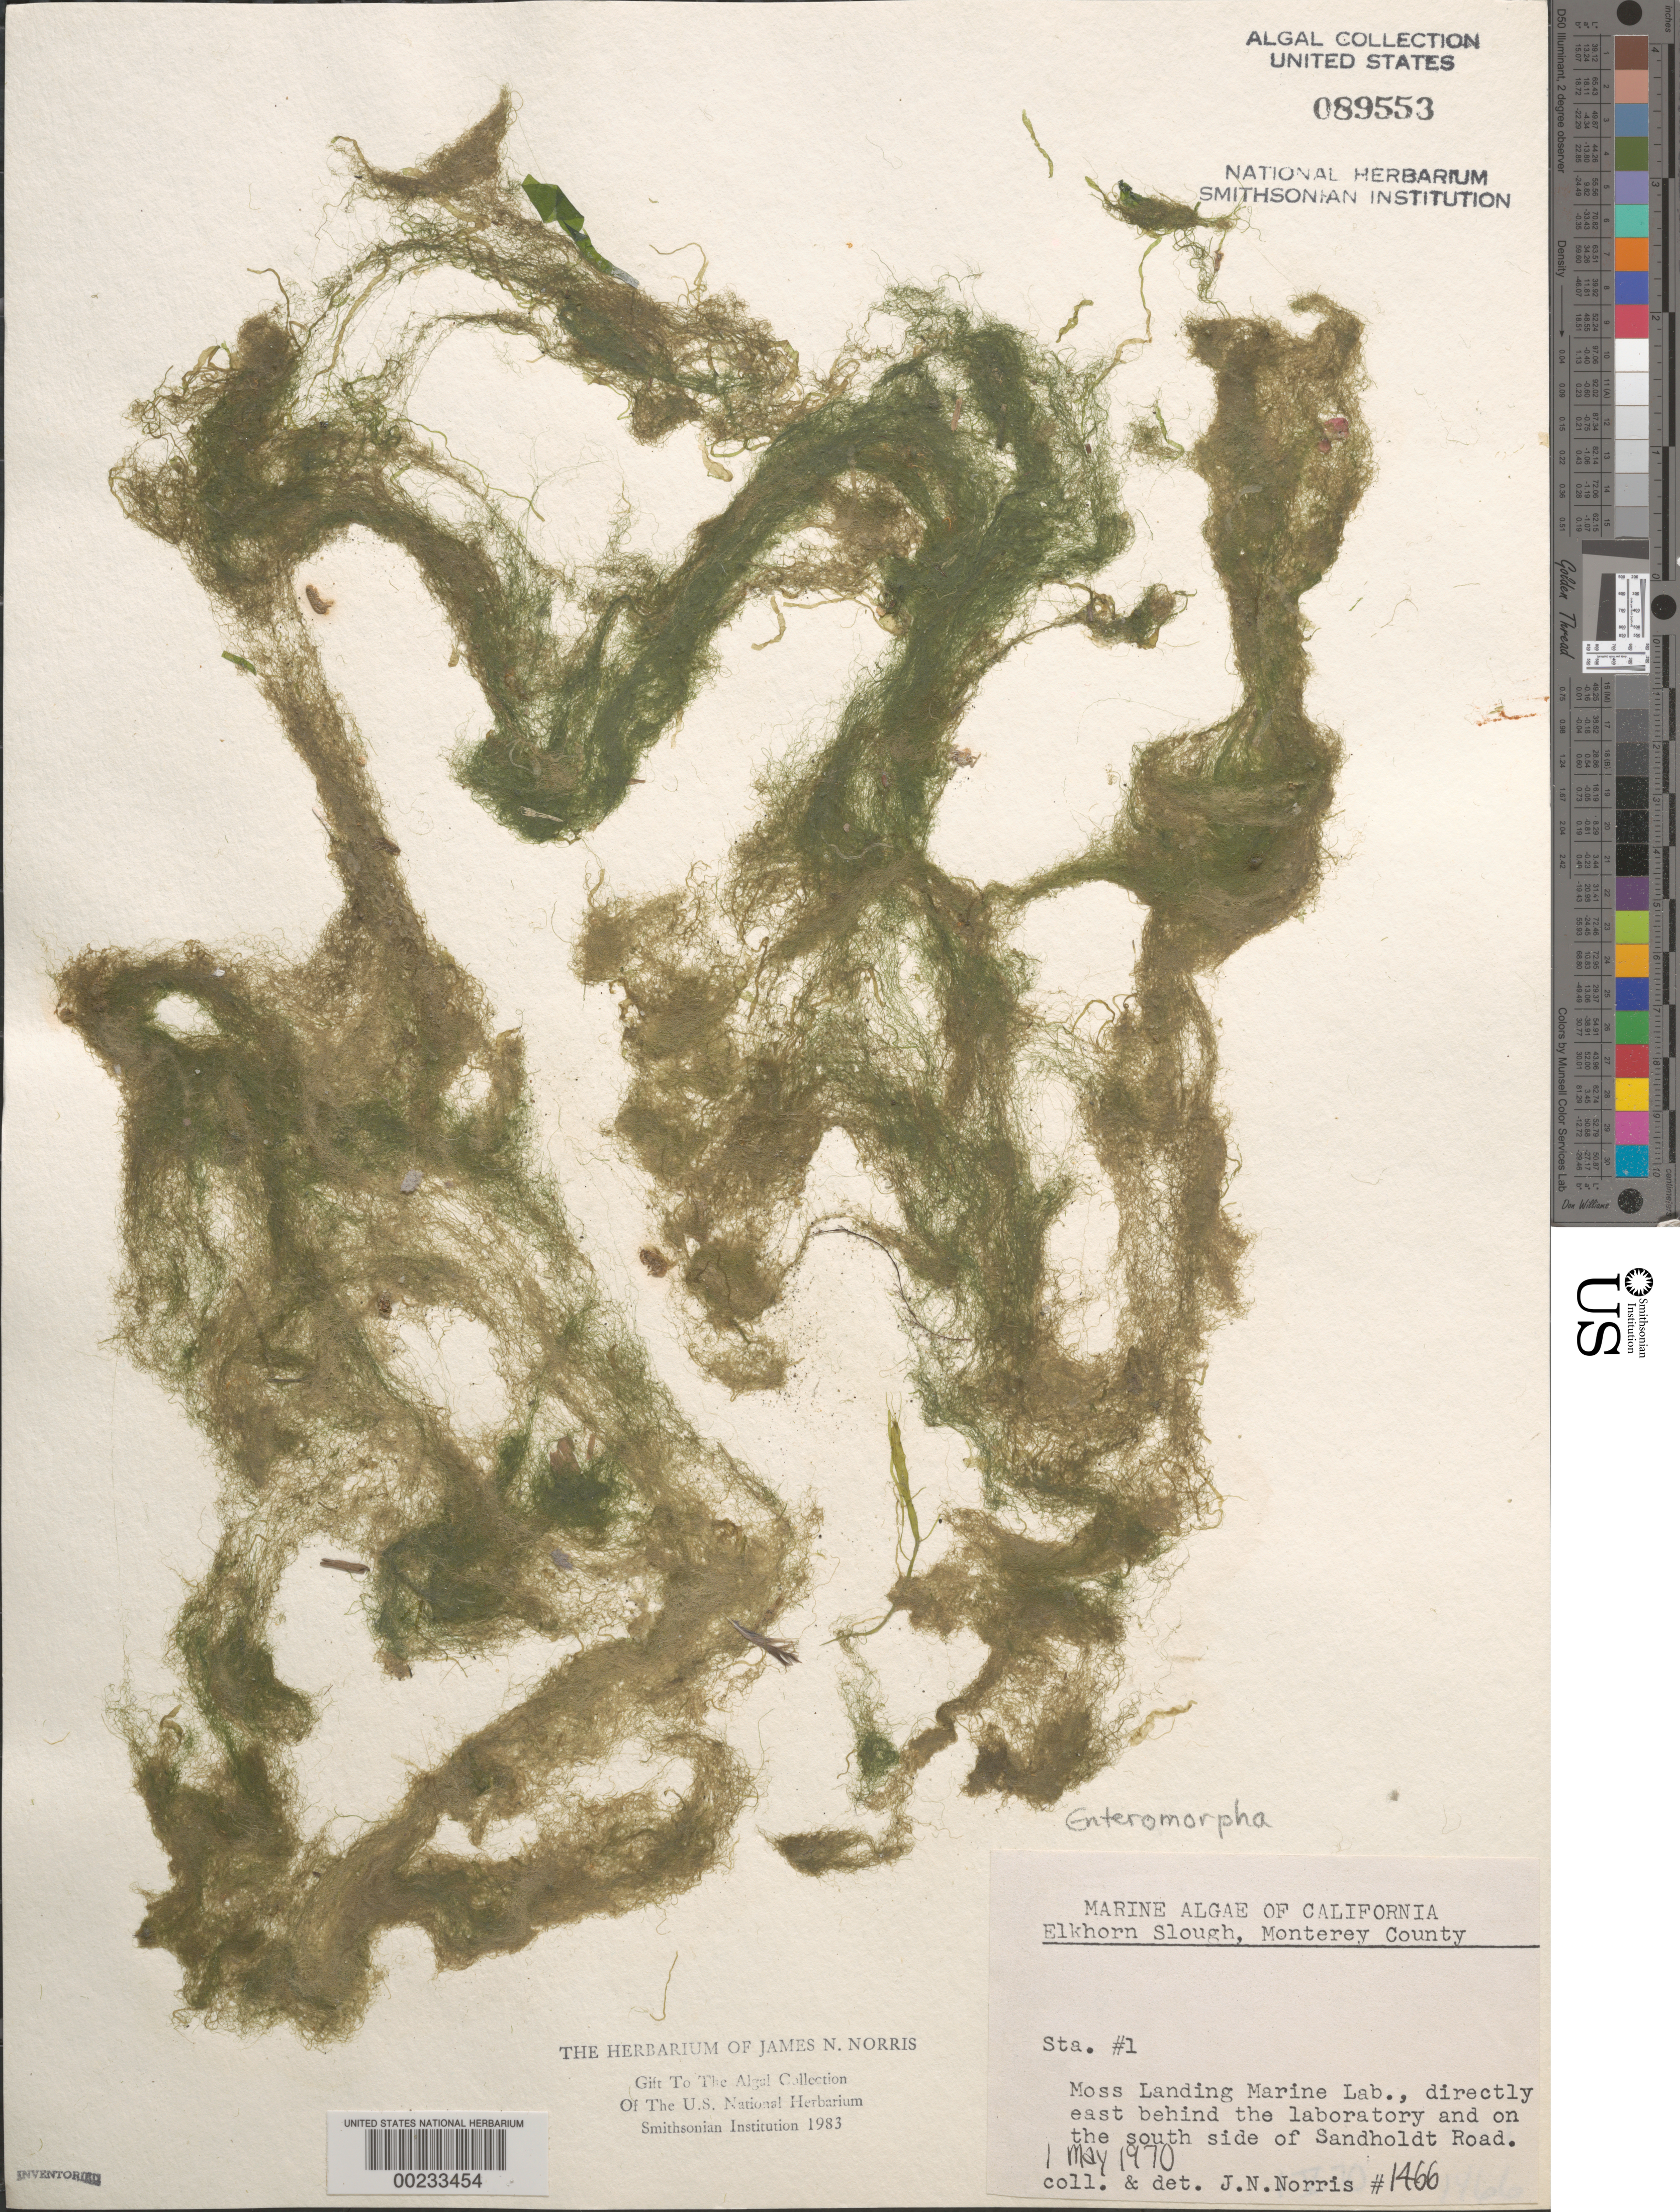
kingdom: Plantae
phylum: Chlorophyta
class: Ulvophyceae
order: Ulvales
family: Ulvaceae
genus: Ulva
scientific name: Ulva sp.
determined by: Algae name updating Project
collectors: J. N. Norris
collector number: JN-1466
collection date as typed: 01 May 1970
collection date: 1970-05-01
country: United States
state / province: California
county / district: Monterey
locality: Elkhorn Slough, Moss Landing Marine Laboratory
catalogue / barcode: US 89553